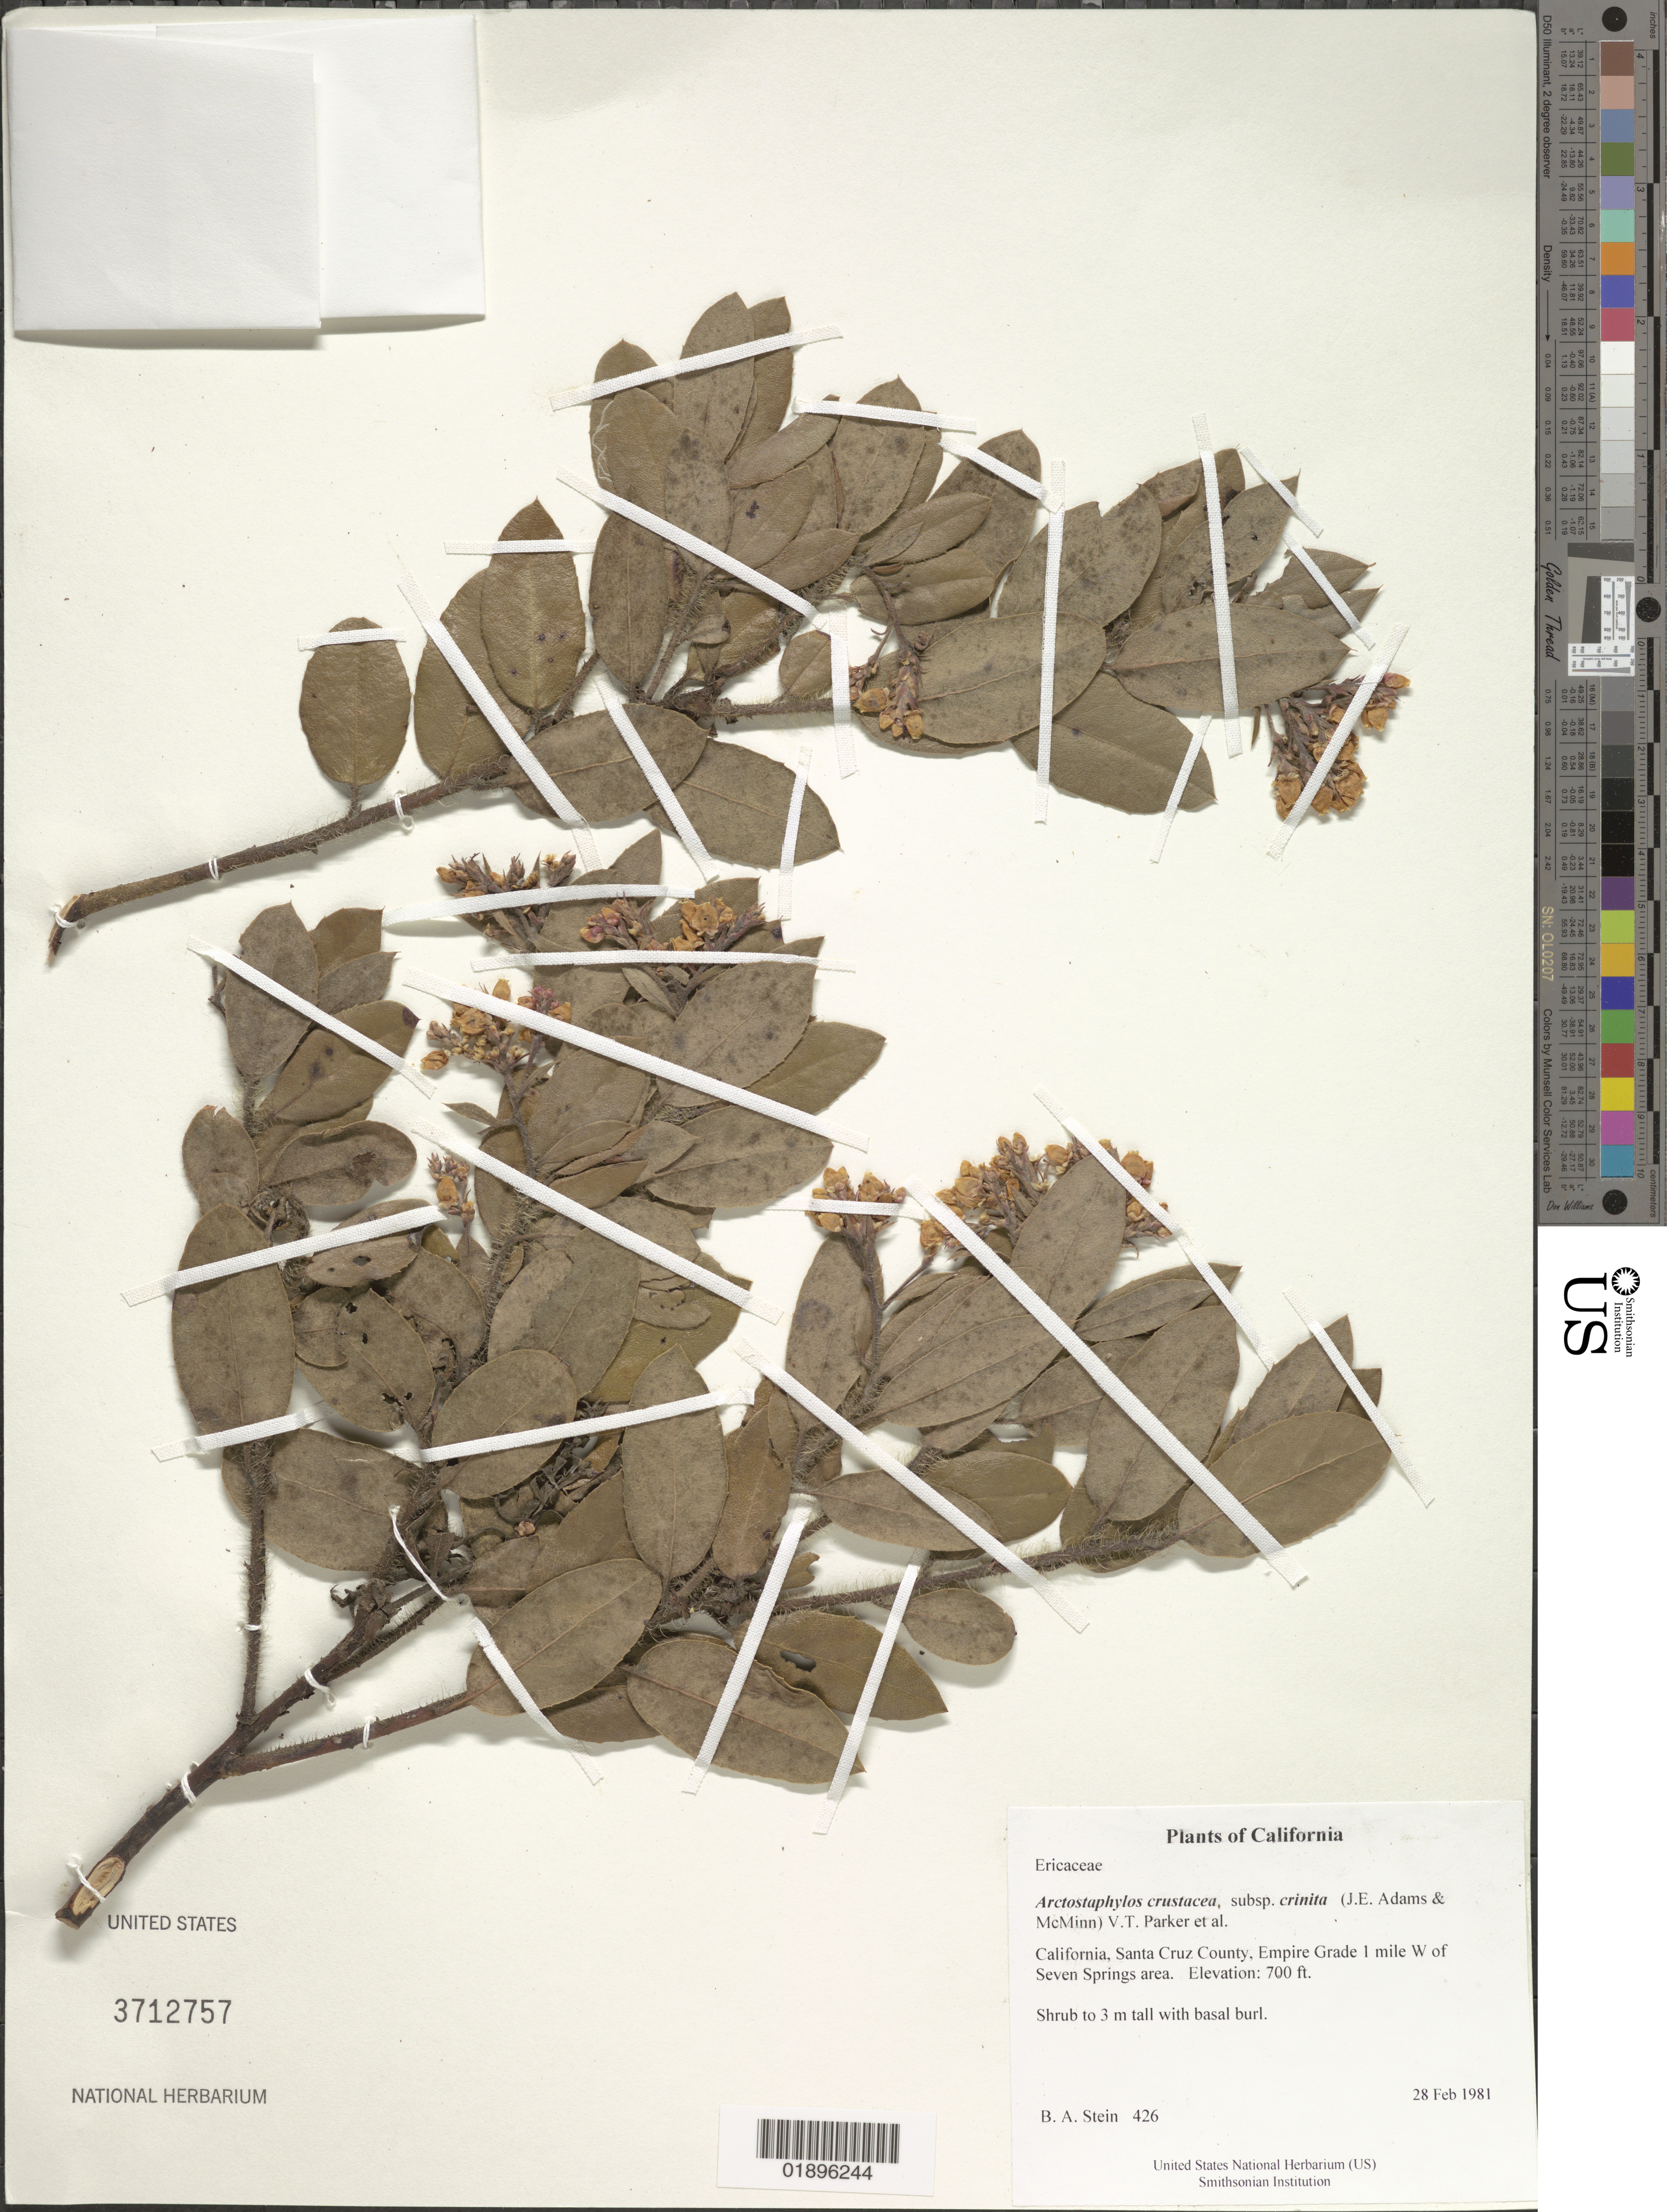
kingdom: Plantae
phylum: Tracheophyta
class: Magnoliopsida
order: Ericales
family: Ericaceae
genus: Arctostaphylos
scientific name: Arctostaphylos tomentosa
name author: (Pursh) Lindl.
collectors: B. A. Stein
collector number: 426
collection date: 1981-02-28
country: United States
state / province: California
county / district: Santa Cruz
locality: Empire Grade 1 mile W of Seven Springs area.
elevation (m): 213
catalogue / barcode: US 3712757